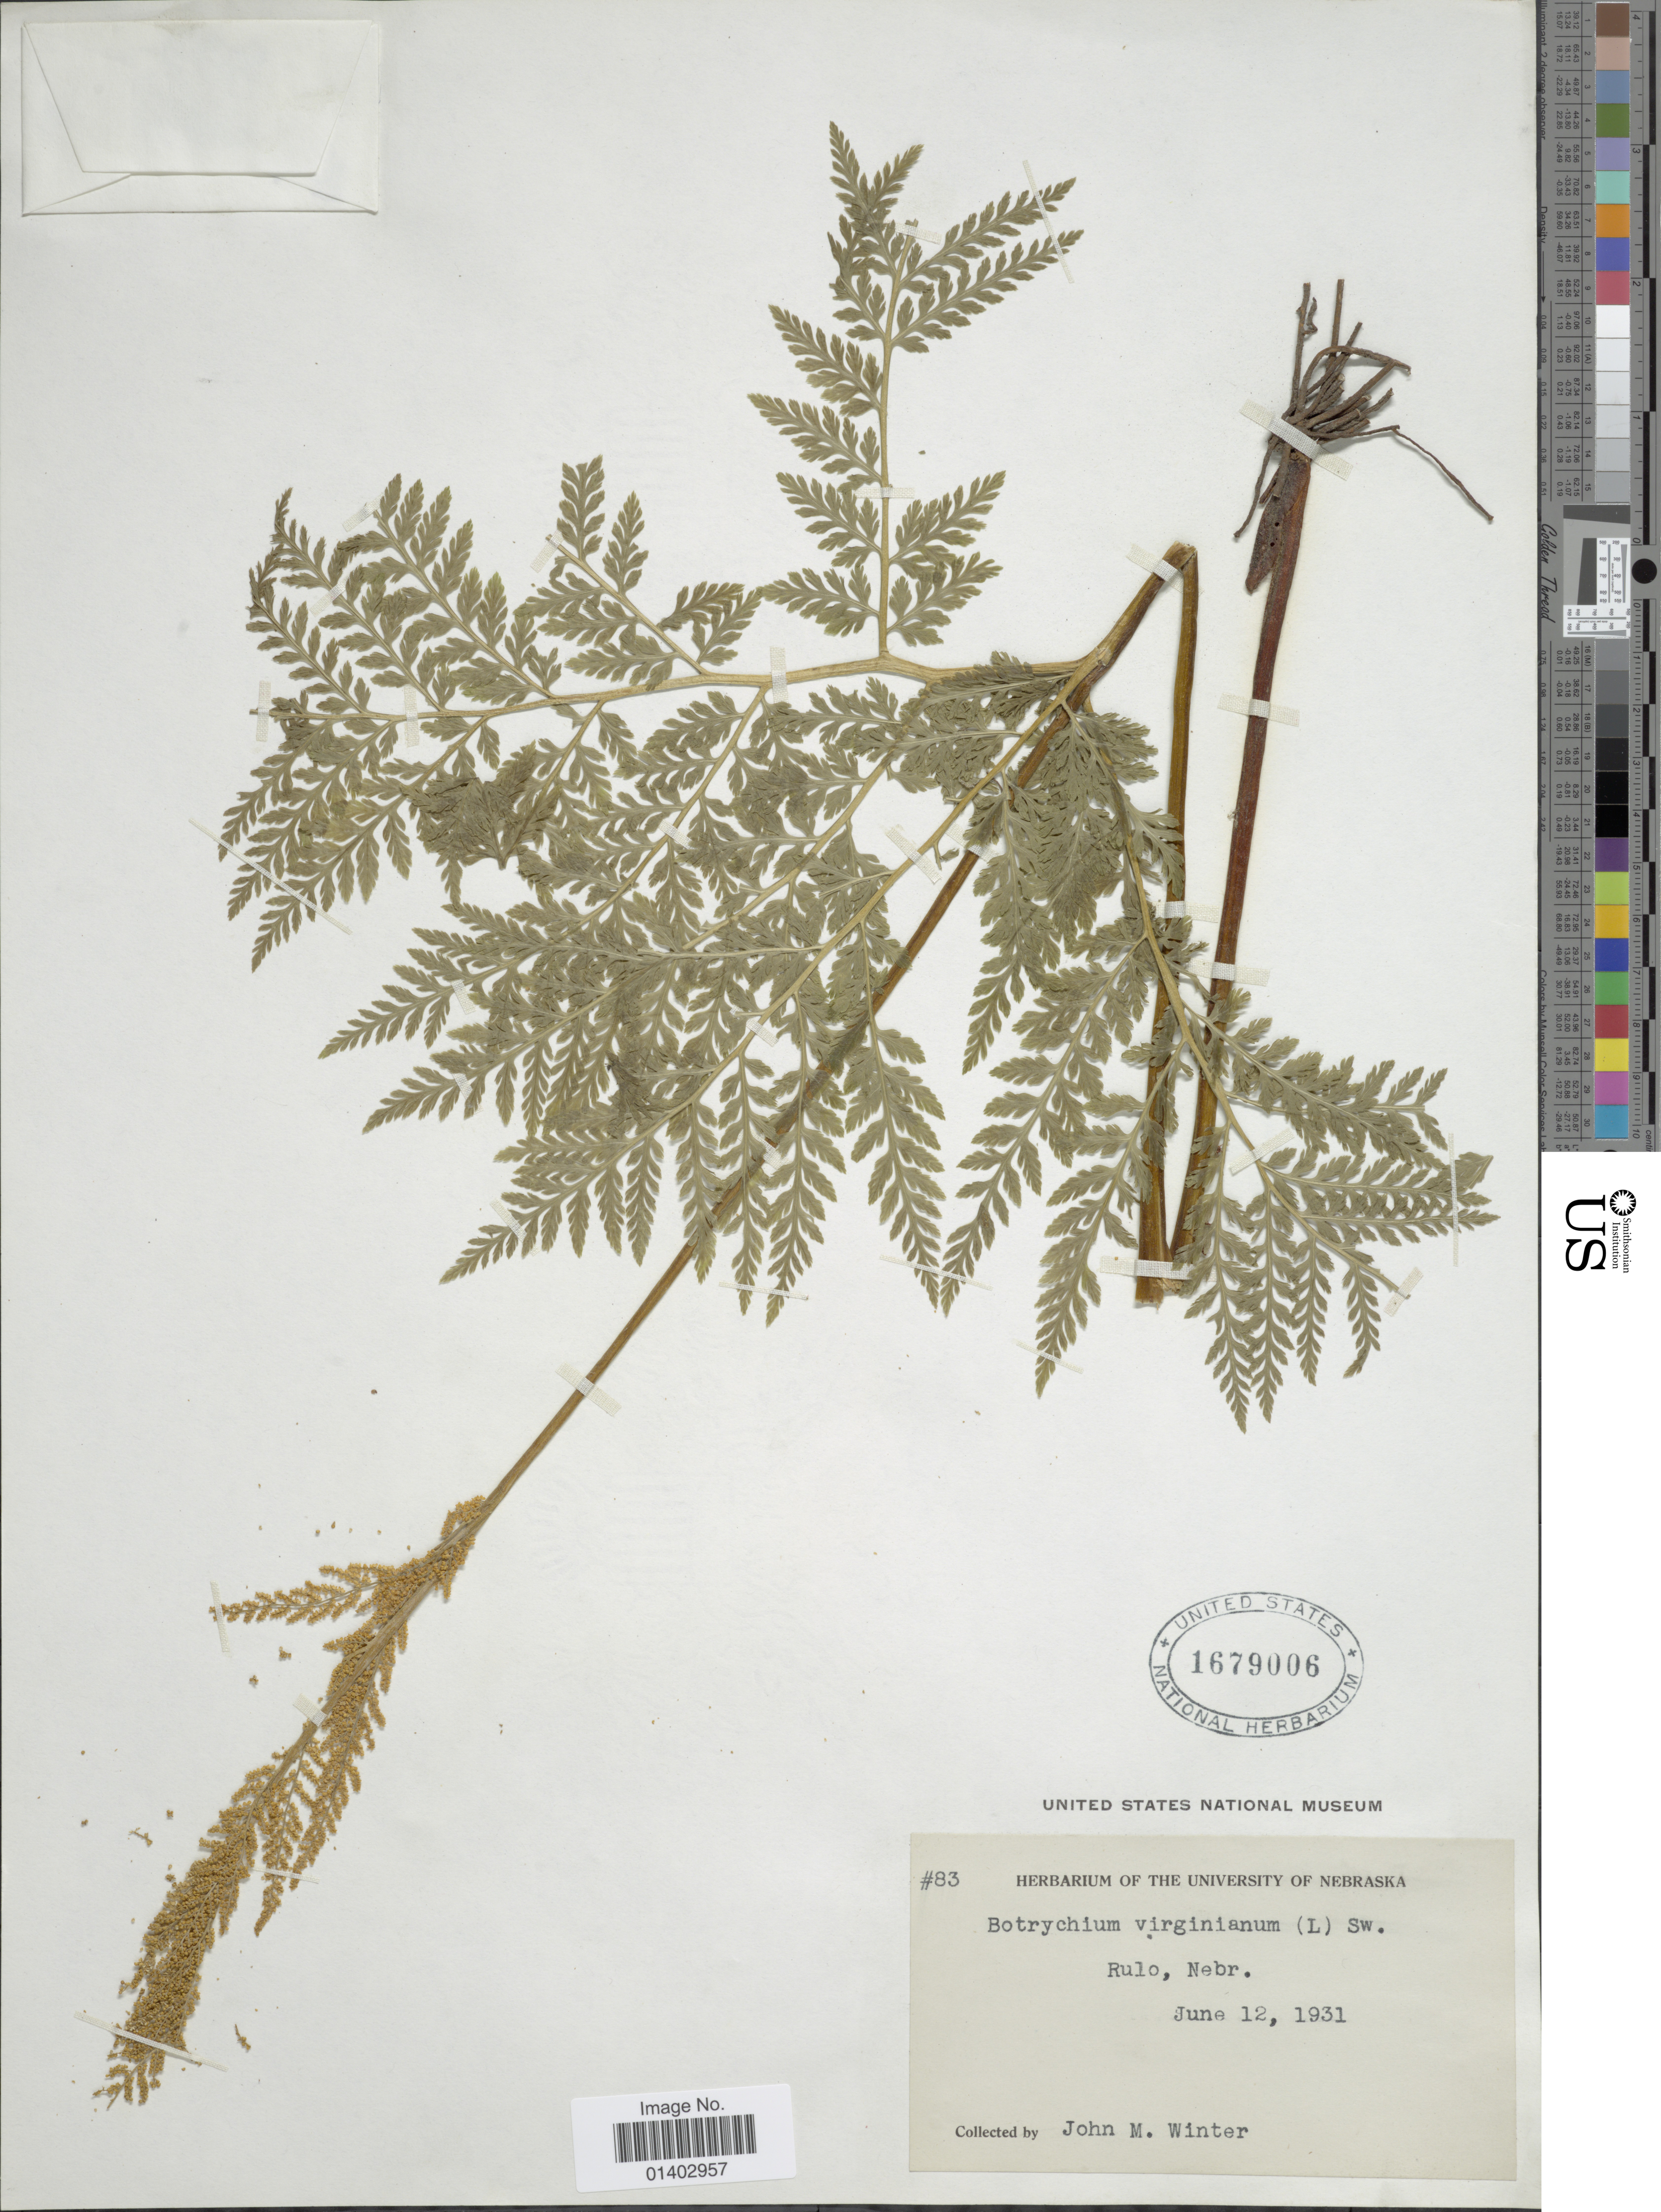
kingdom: Plantae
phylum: Tracheophyta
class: Polypodiopsida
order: Ophioglossales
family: Ophioglossaceae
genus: Botrychium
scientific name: Botrychium virginianum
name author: (L.) Sw.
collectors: J. M. Winter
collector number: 83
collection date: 1931-06-12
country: United States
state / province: Nebraska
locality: Rulo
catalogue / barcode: US 1679006